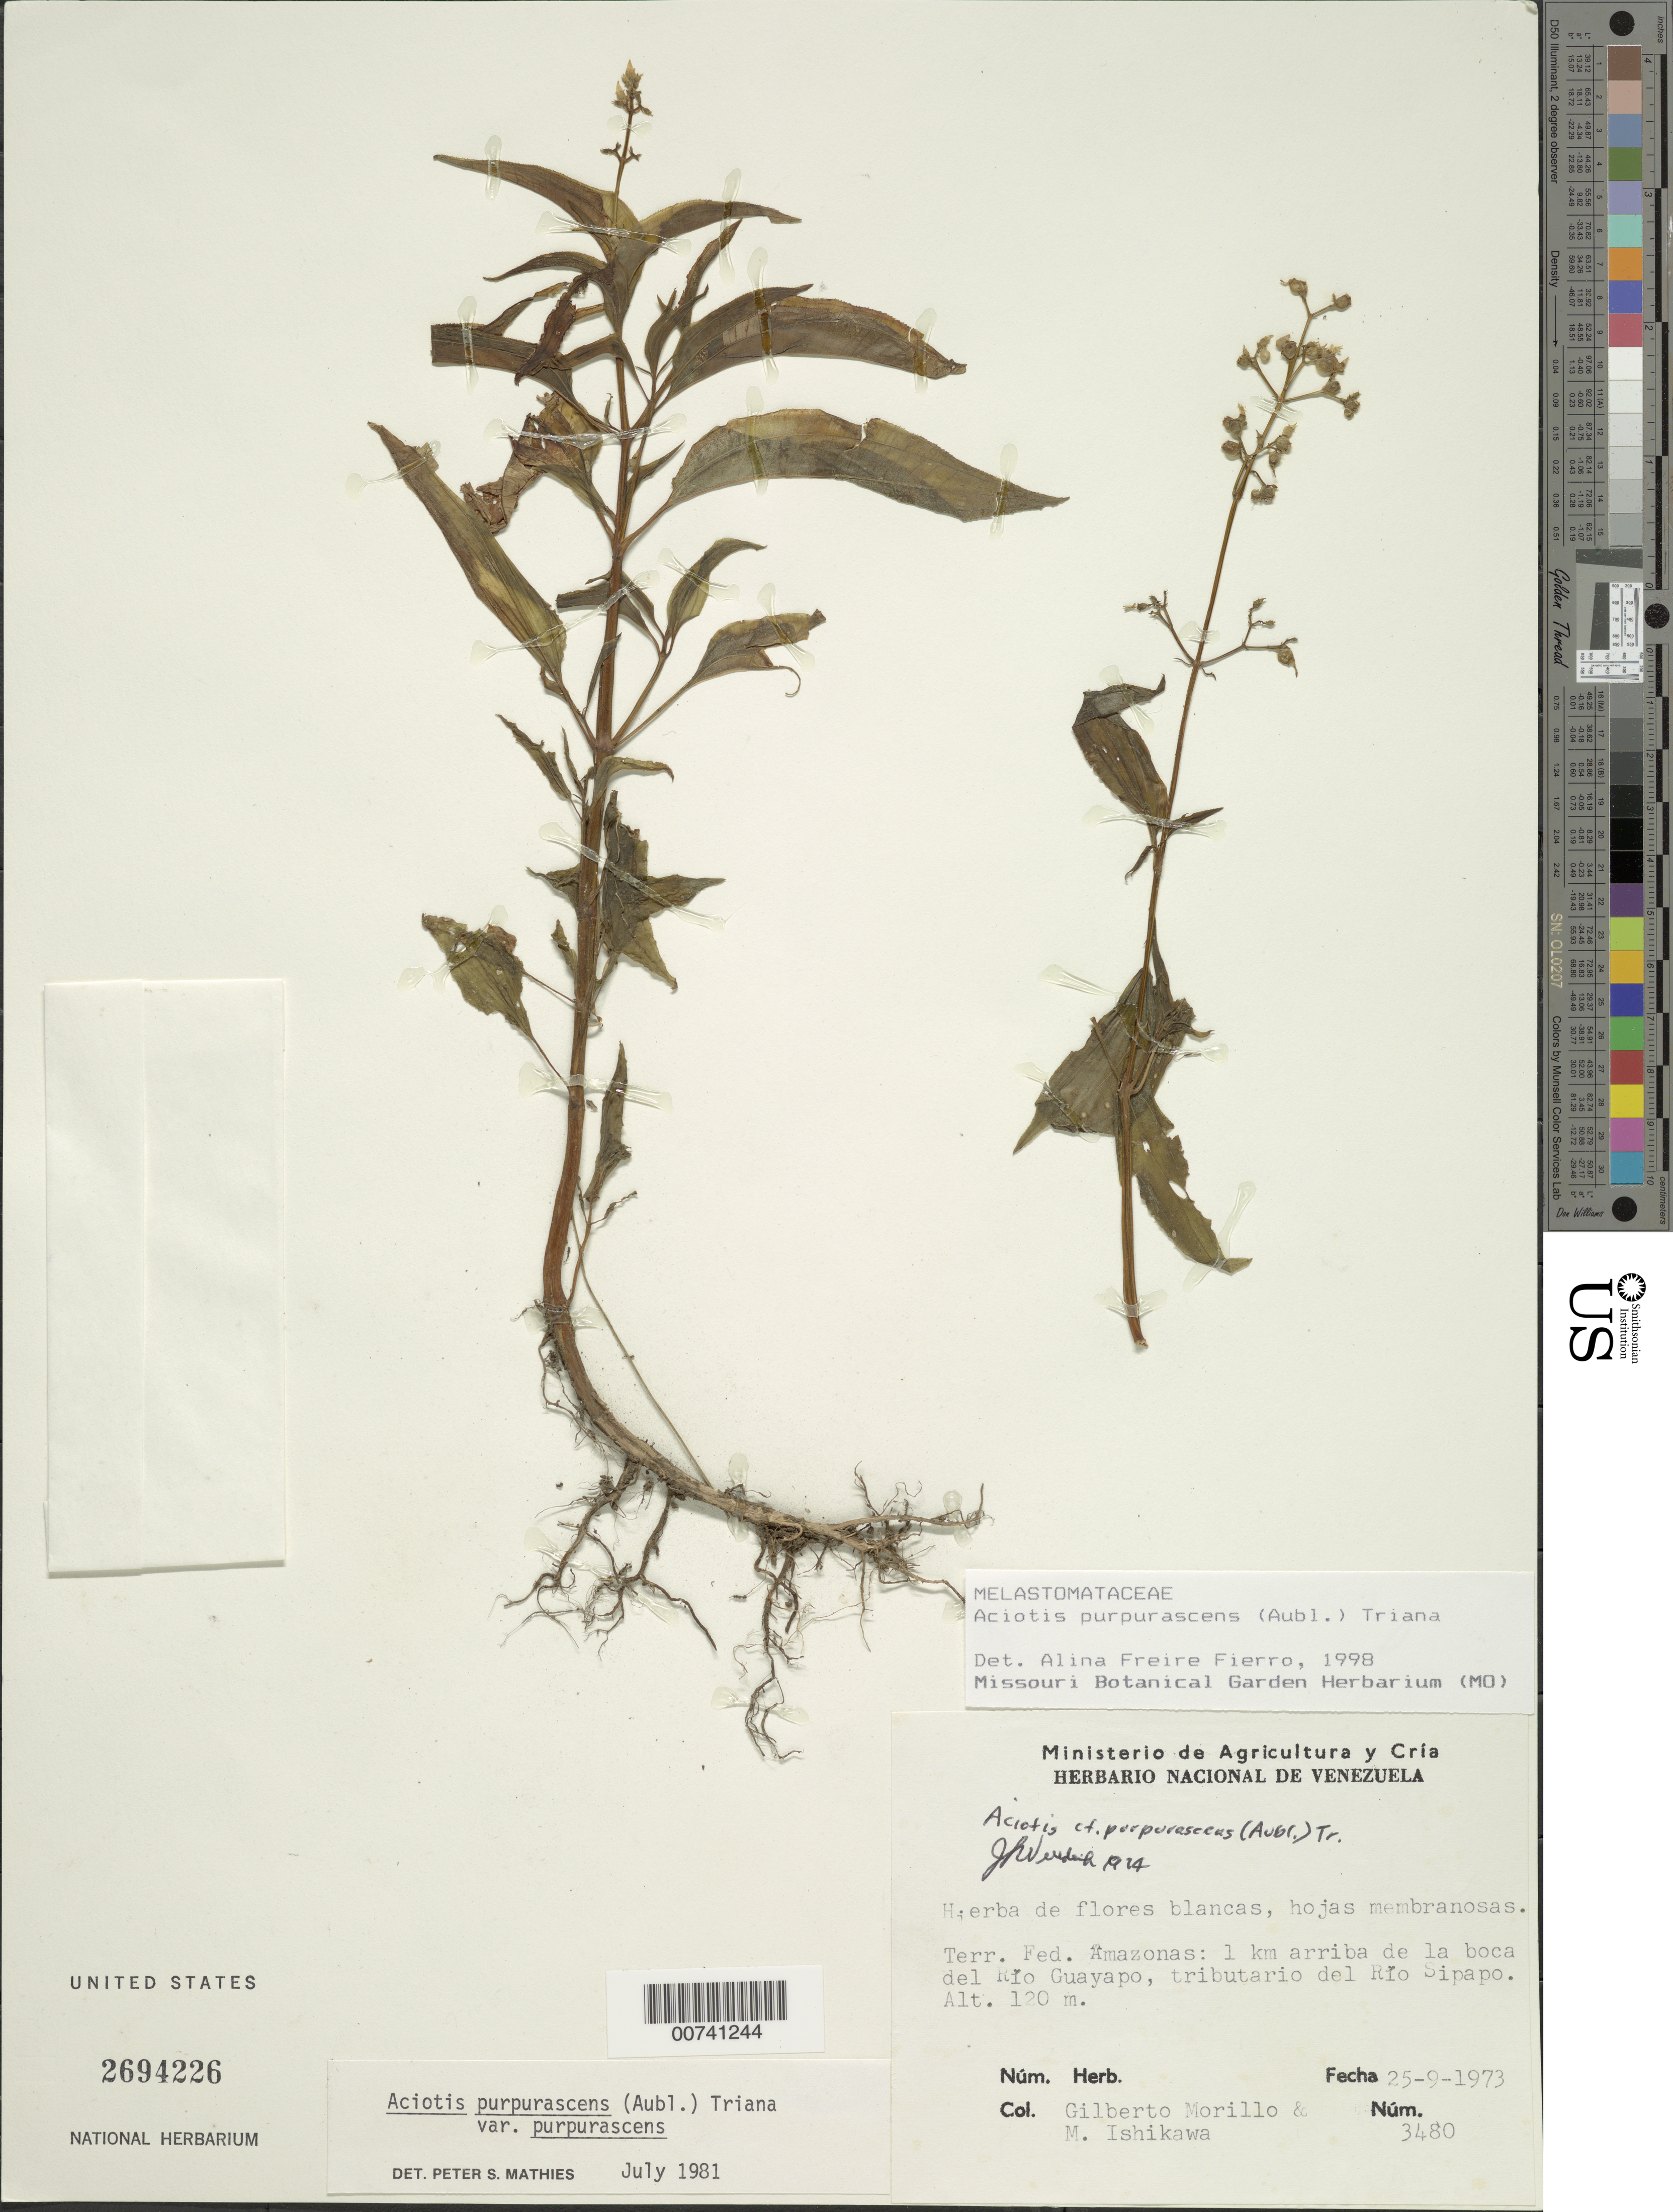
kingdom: Plantae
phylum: Tracheophyta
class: Magnoliopsida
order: Myrtales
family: Melastomataceae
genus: Aciotis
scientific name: Aciotis purpurascens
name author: (Aubl.) Triana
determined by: Freire-Fierro, A.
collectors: G. Morillo & M. Ishikawa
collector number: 3480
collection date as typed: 25-Sep-73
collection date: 1973-09-25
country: Venezuela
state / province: Amazonas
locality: Río Guayapo (tributarío del Río Sipapo), 1 km arriba de la boca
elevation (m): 120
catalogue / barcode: US 2694226